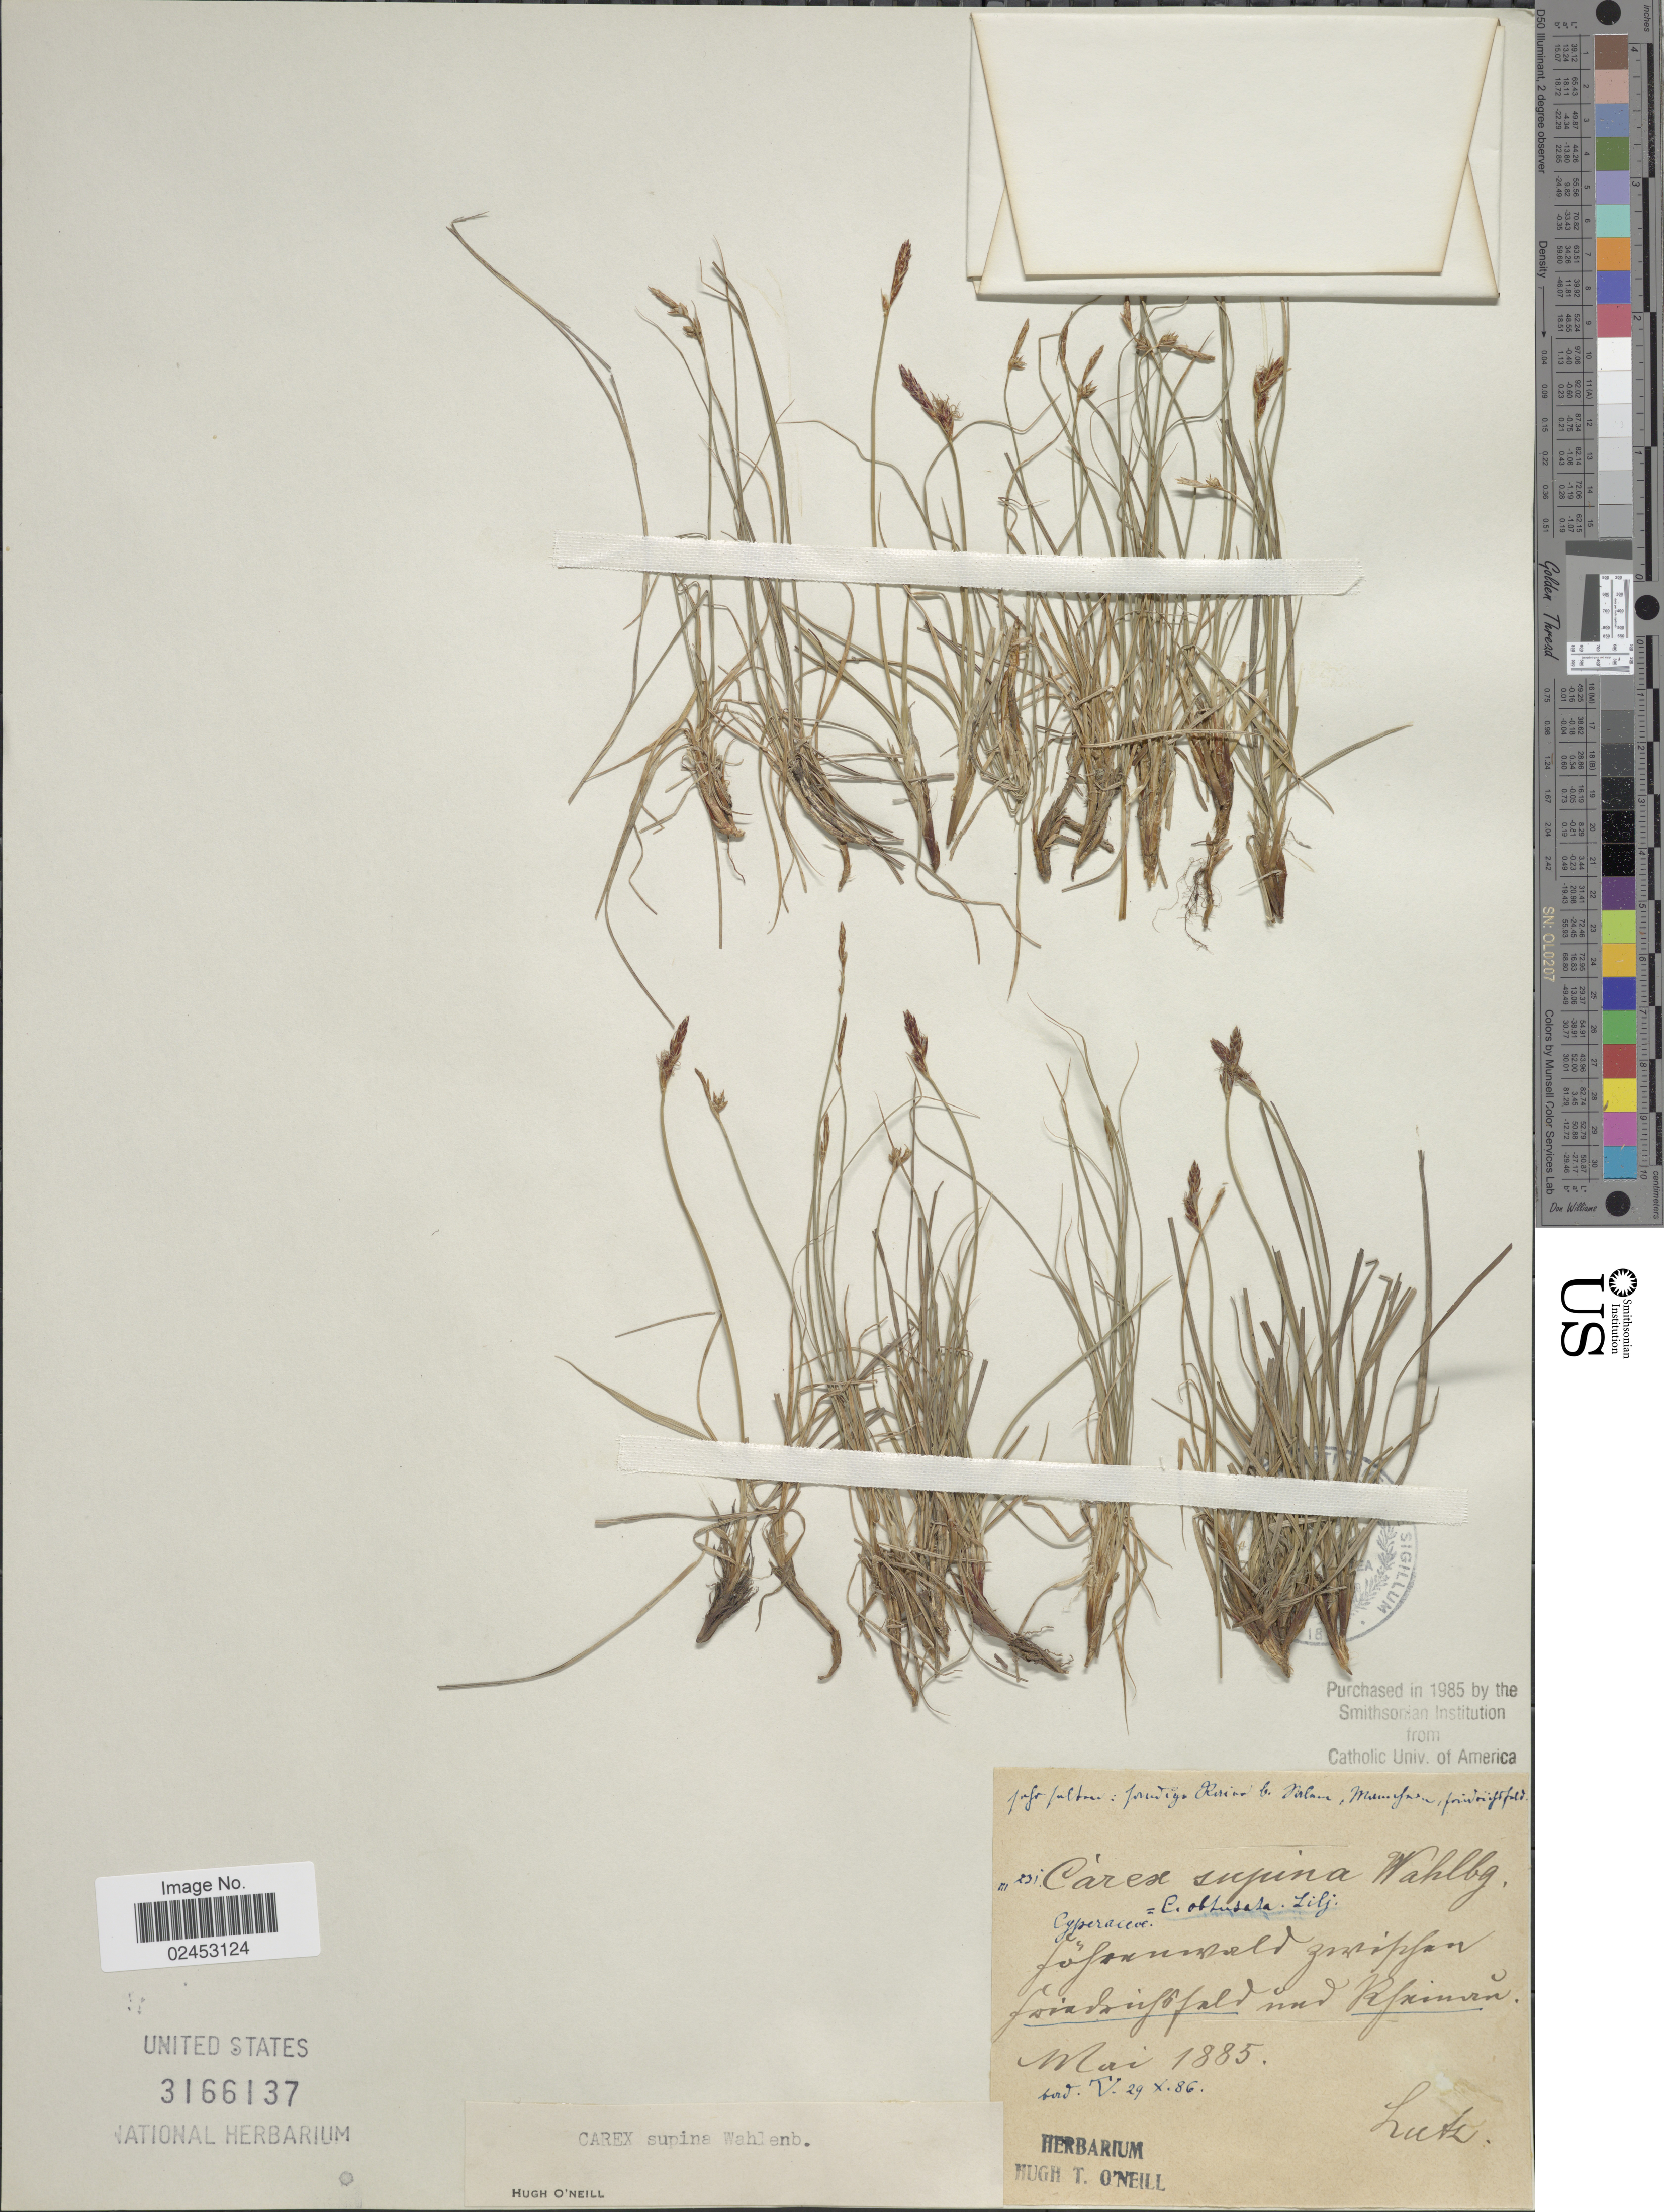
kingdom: Plantae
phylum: Tracheophyta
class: Liliopsida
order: Poales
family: Cyperaceae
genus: Carex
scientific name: Carex supina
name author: Willd. ex Wahlenb.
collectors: -. Lutz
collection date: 1885-05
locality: Jufa Jultan: Jorndige Rorina b. Dirlau, Mumfam porisdorfstold. [interpreted]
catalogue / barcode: US 3166137